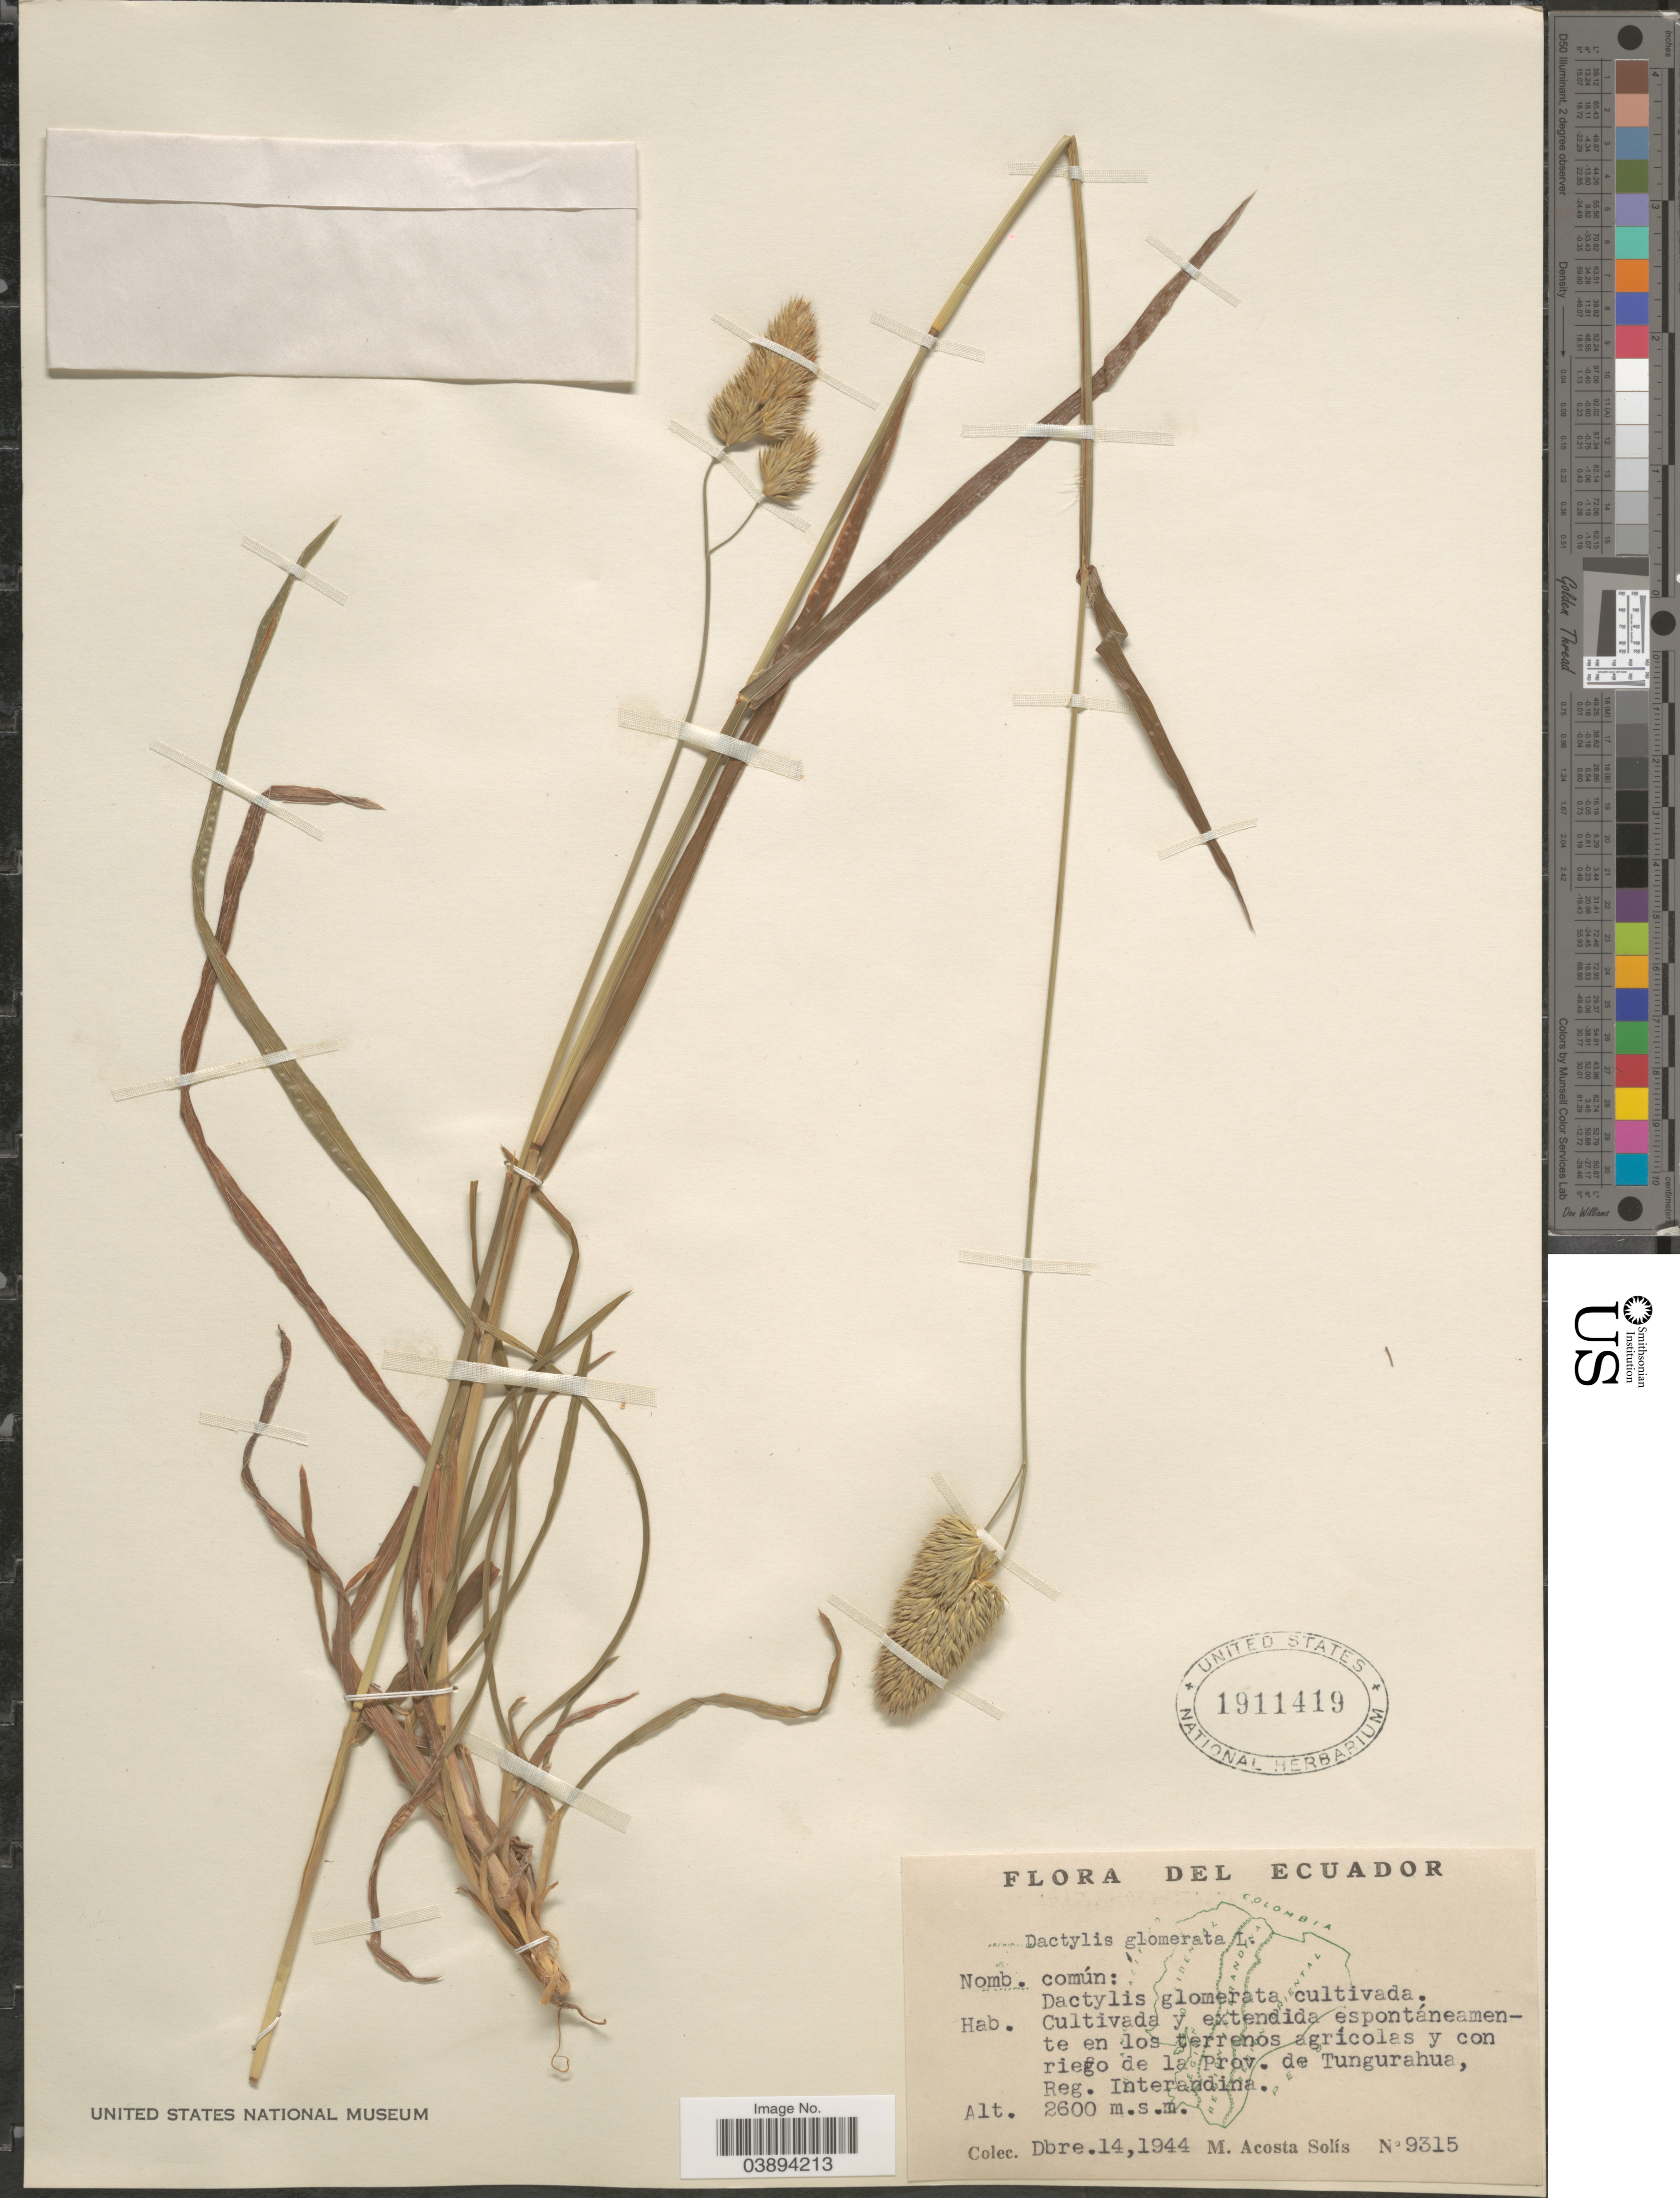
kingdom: Plantae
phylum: Tracheophyta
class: Liliopsida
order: Poales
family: Poaceae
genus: Dactylis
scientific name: Dactylis glomerata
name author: L.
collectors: M. Acosta Solis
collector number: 9315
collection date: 1944-12-14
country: Ecuador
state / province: Tungurahua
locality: En los terrenos agrícolas, Reg. Interandina.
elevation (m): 2600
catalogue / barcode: US 1911419